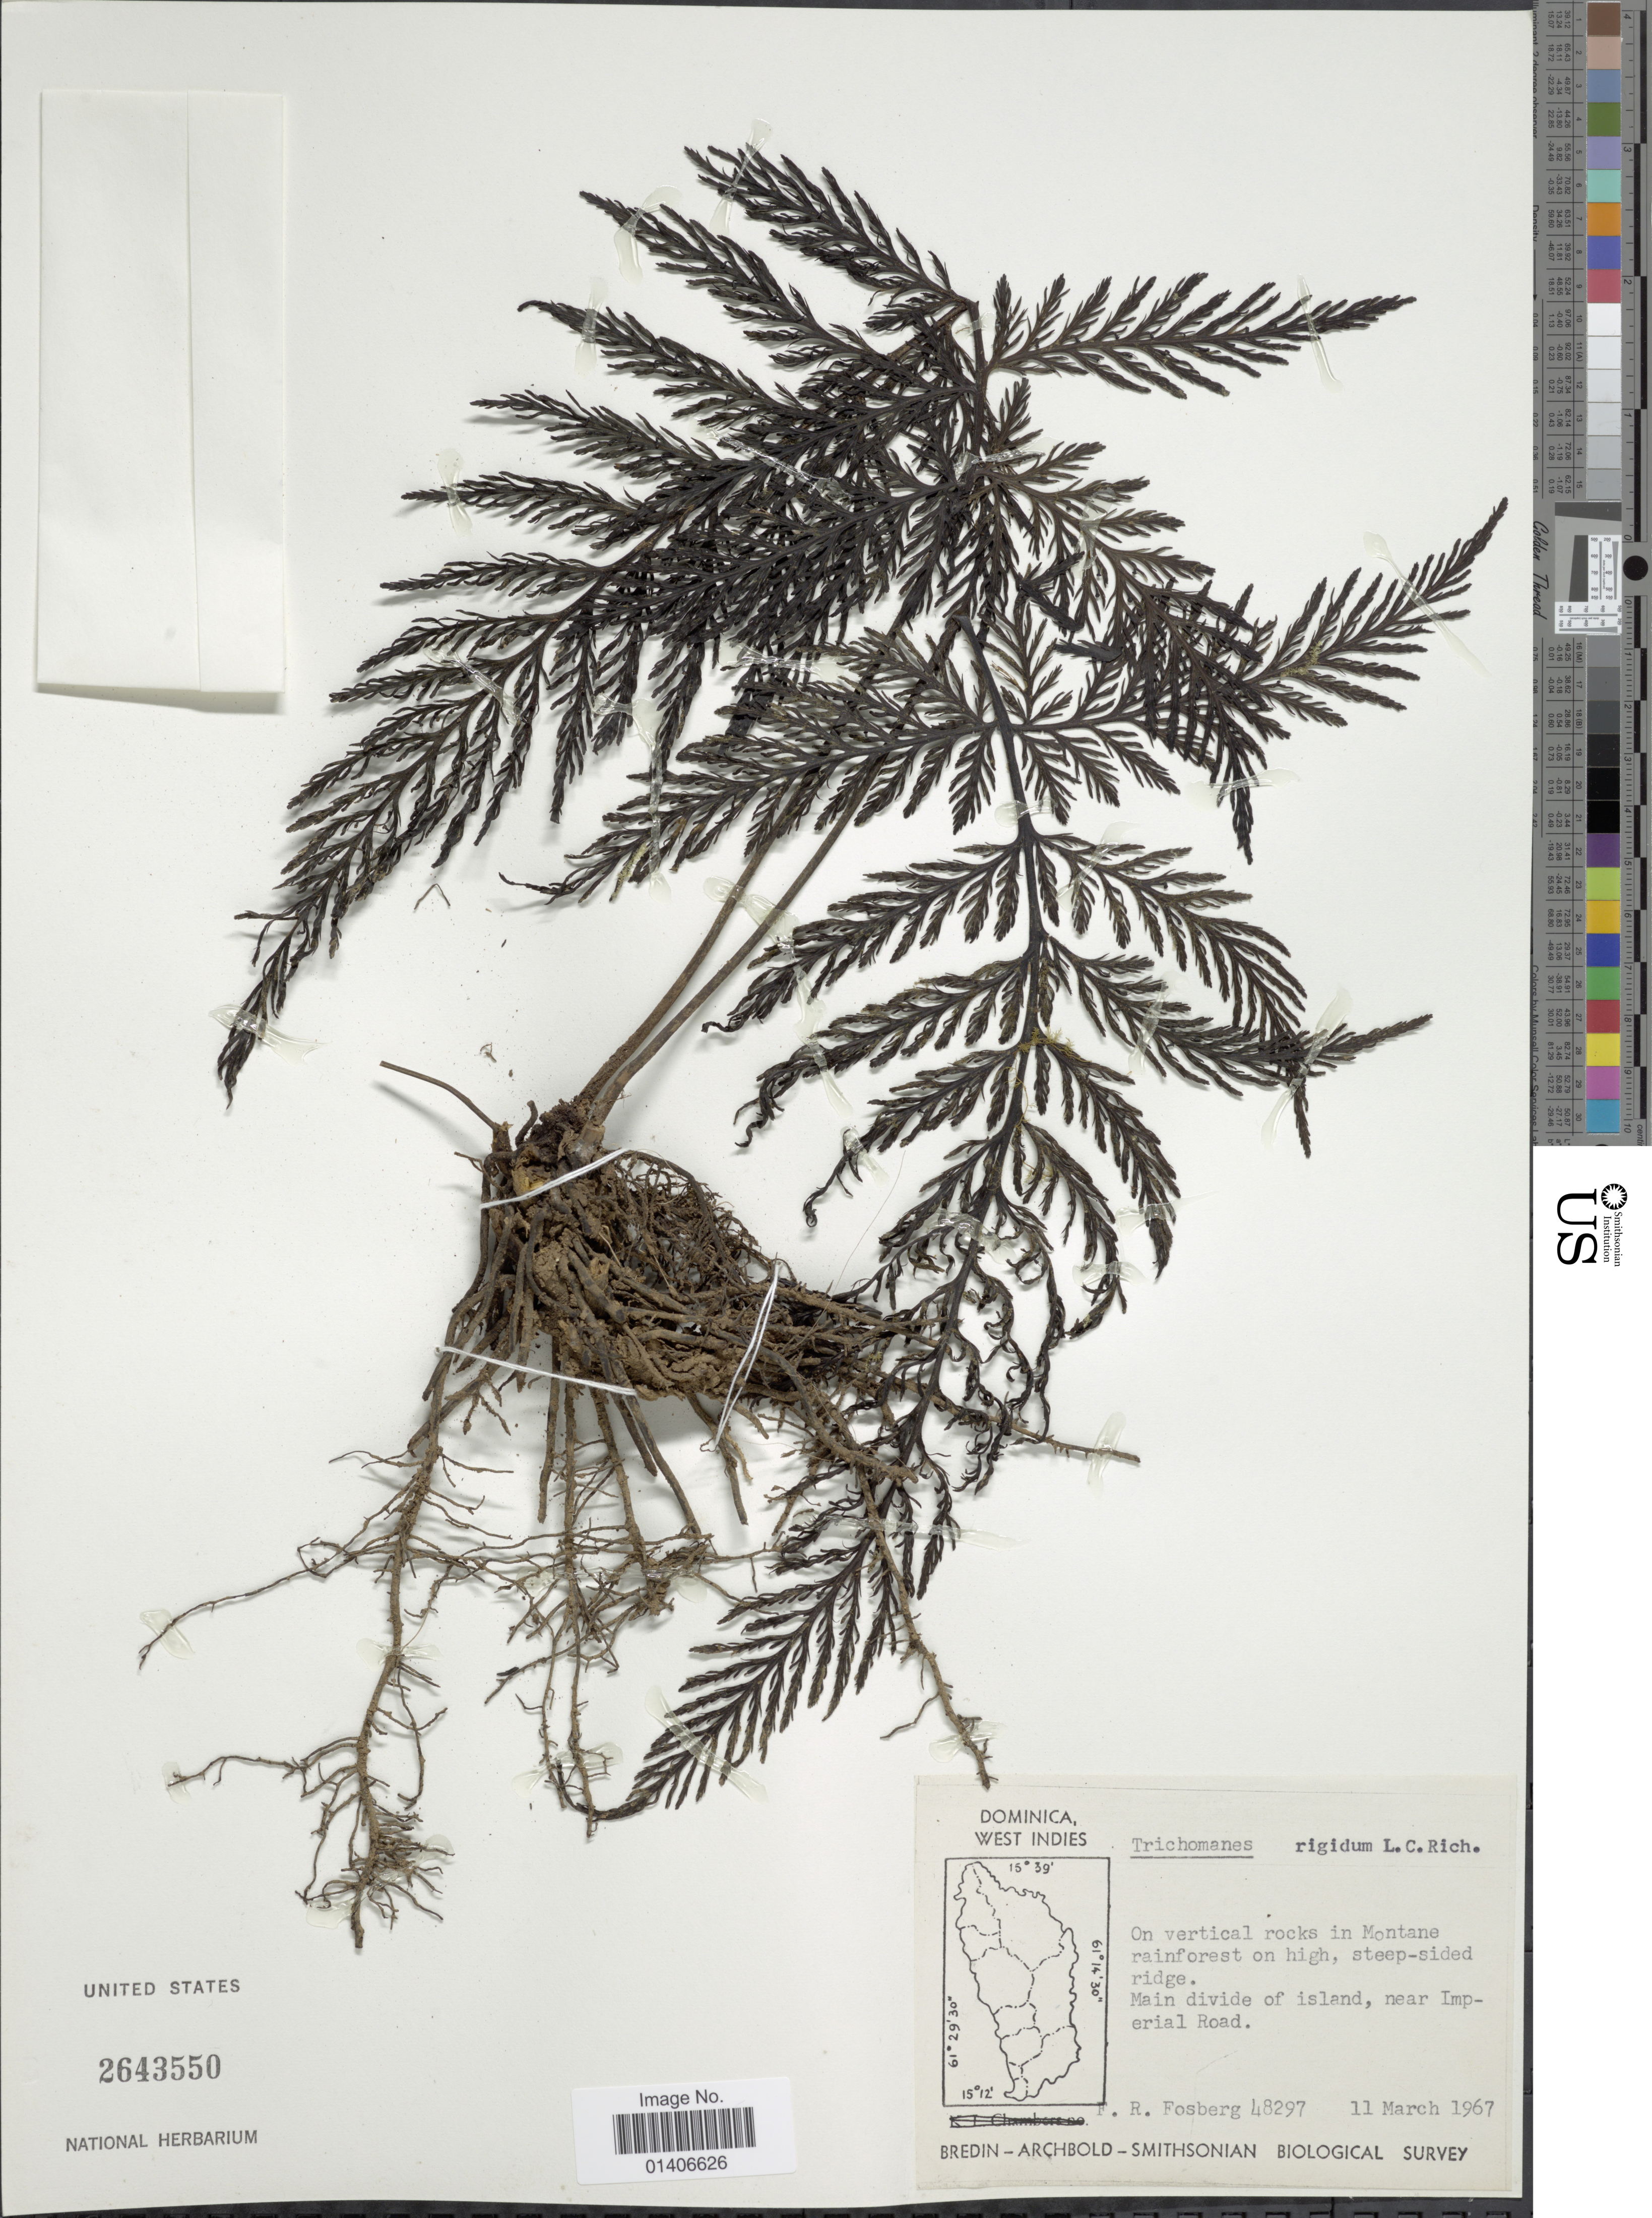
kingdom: Plantae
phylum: Tracheophyta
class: Polypodiopsida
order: Hymenophyllales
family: Hymenophyllaceae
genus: Abrodictyum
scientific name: Abrodictyum rigidum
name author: (Sw.) Ebihara & Dubuisson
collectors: F. R. Fosberg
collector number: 48297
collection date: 1967-03-11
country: Dominica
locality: Main divide of island, near Imperial Road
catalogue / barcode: US 2643550